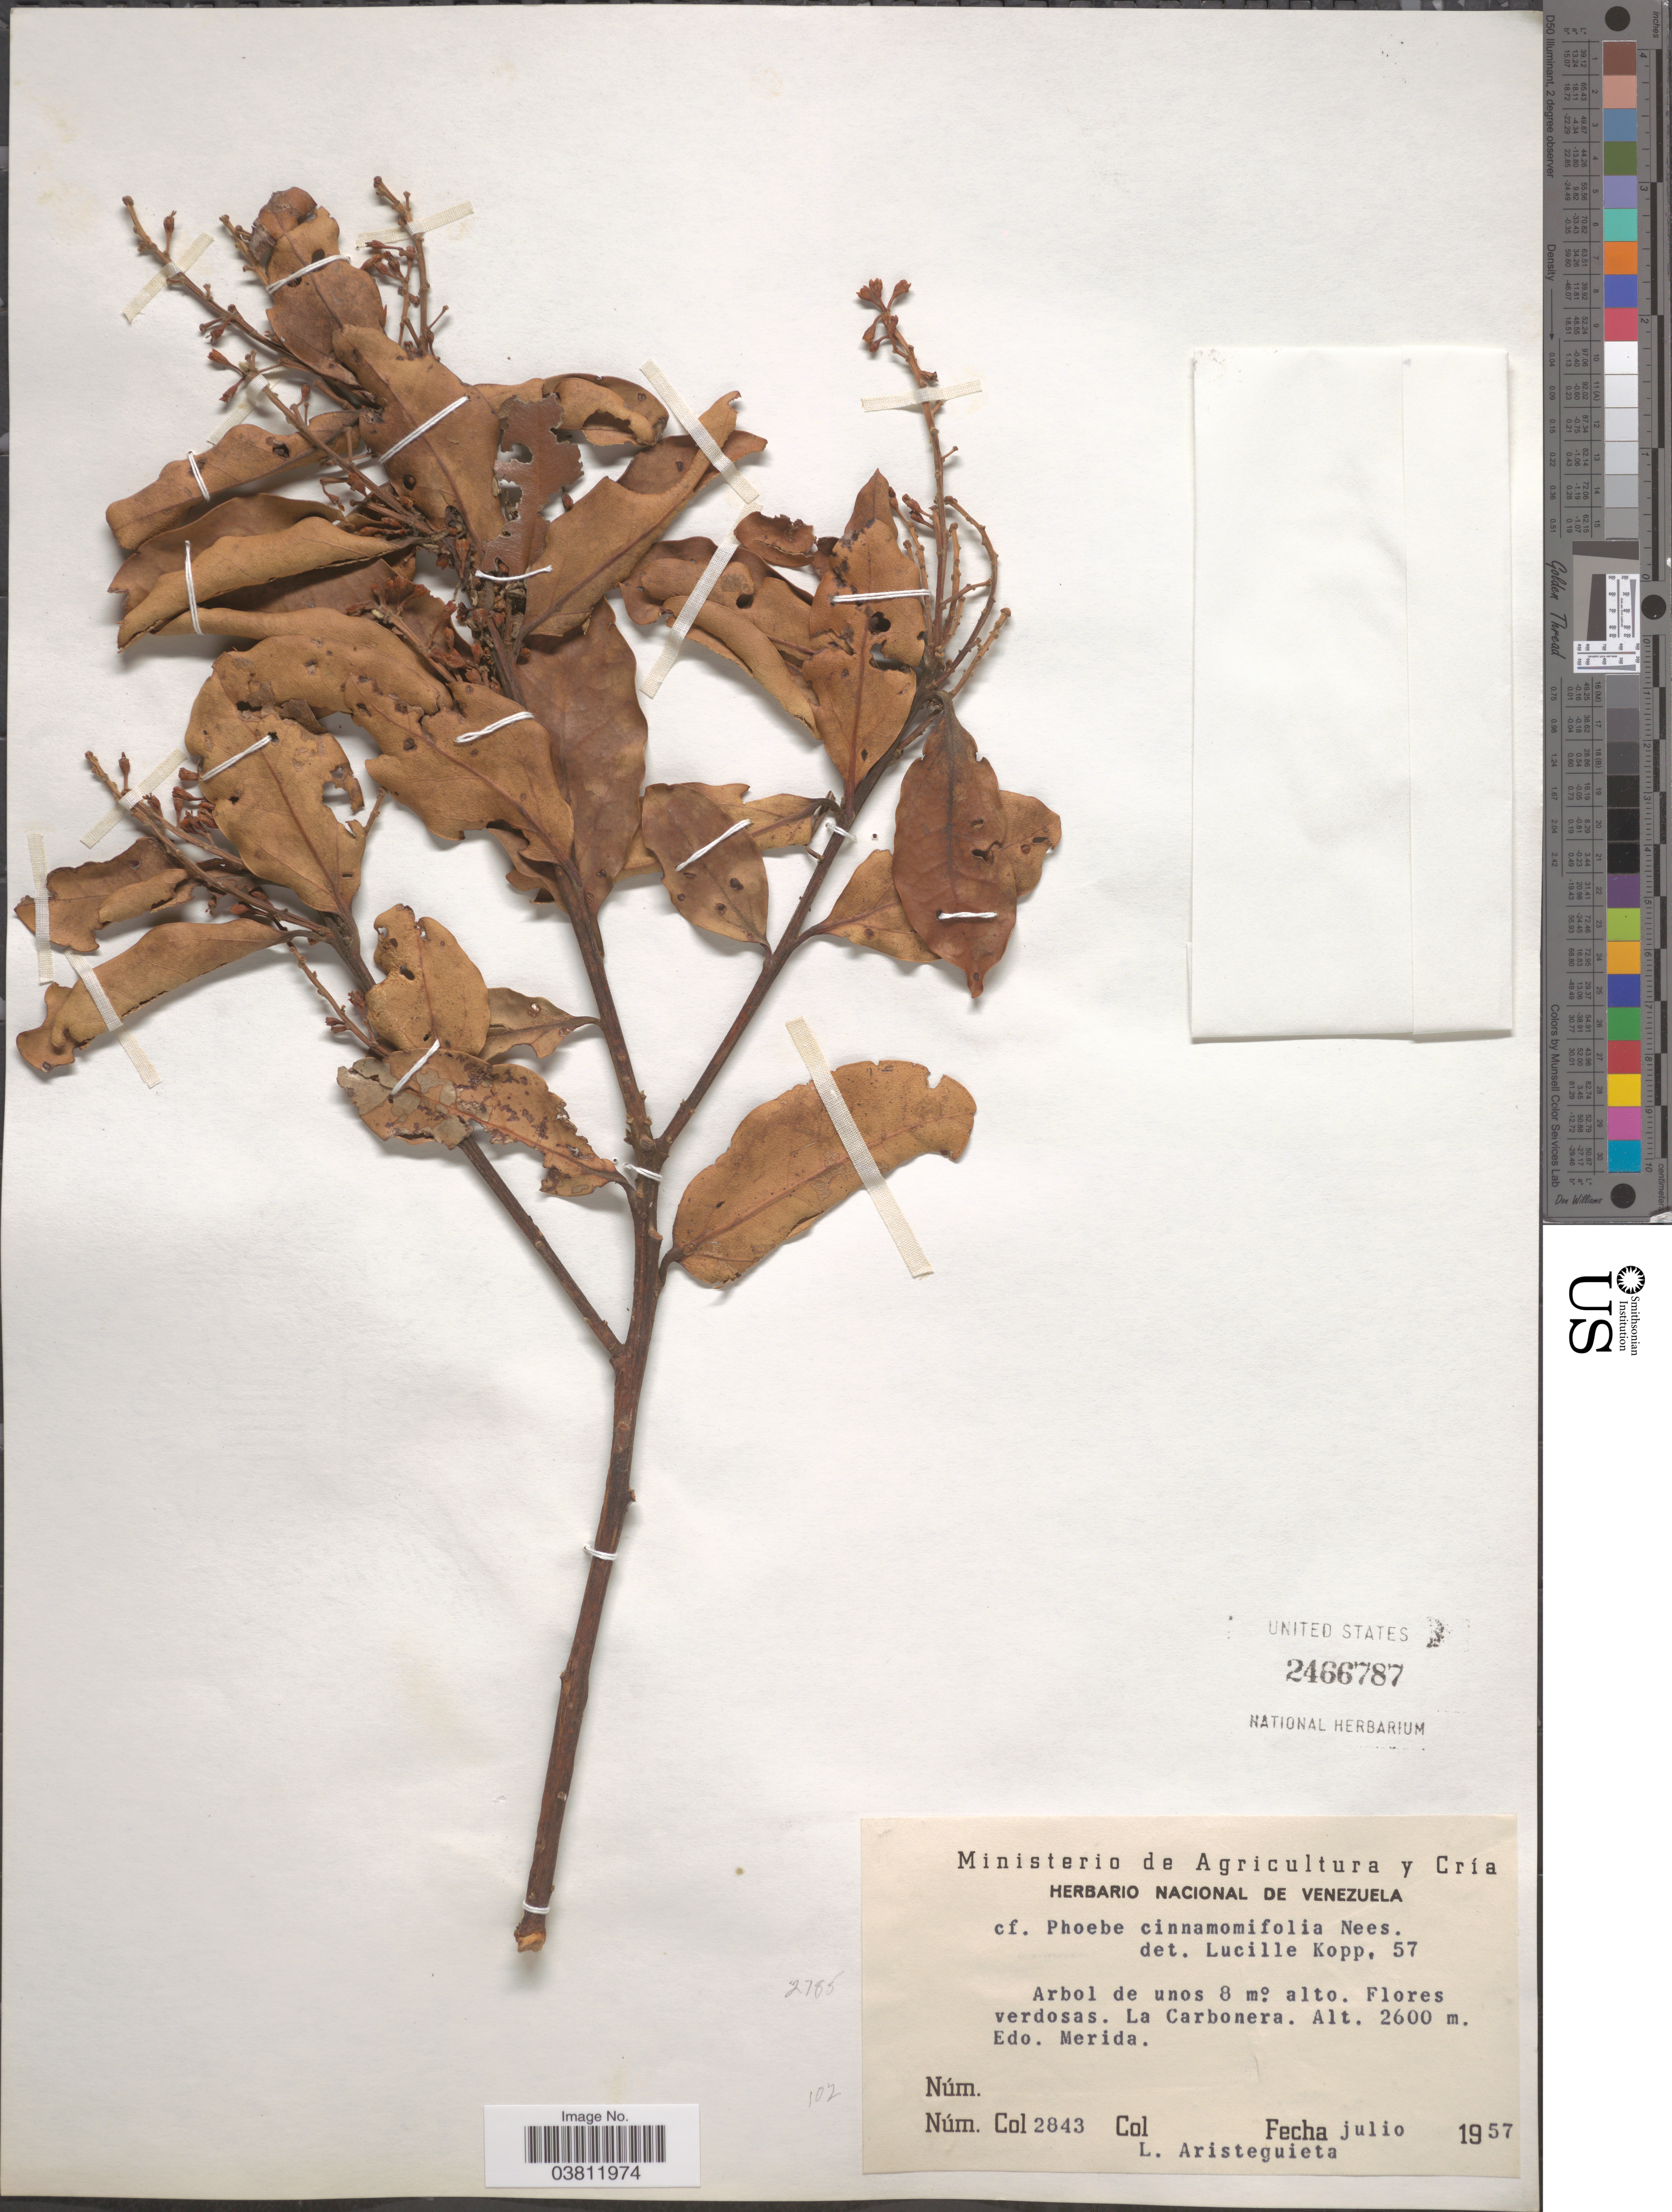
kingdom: Plantae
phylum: Tracheophyta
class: Magnoliopsida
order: Laurales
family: Lauraceae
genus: Phoebe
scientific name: Phoebe cinnamomifolia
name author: (Kunth) Nees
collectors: L. Aristeguieta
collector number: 2843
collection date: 1957-07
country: Venezuela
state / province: Merida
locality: La Carbonera.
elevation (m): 2600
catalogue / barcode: US 2466787